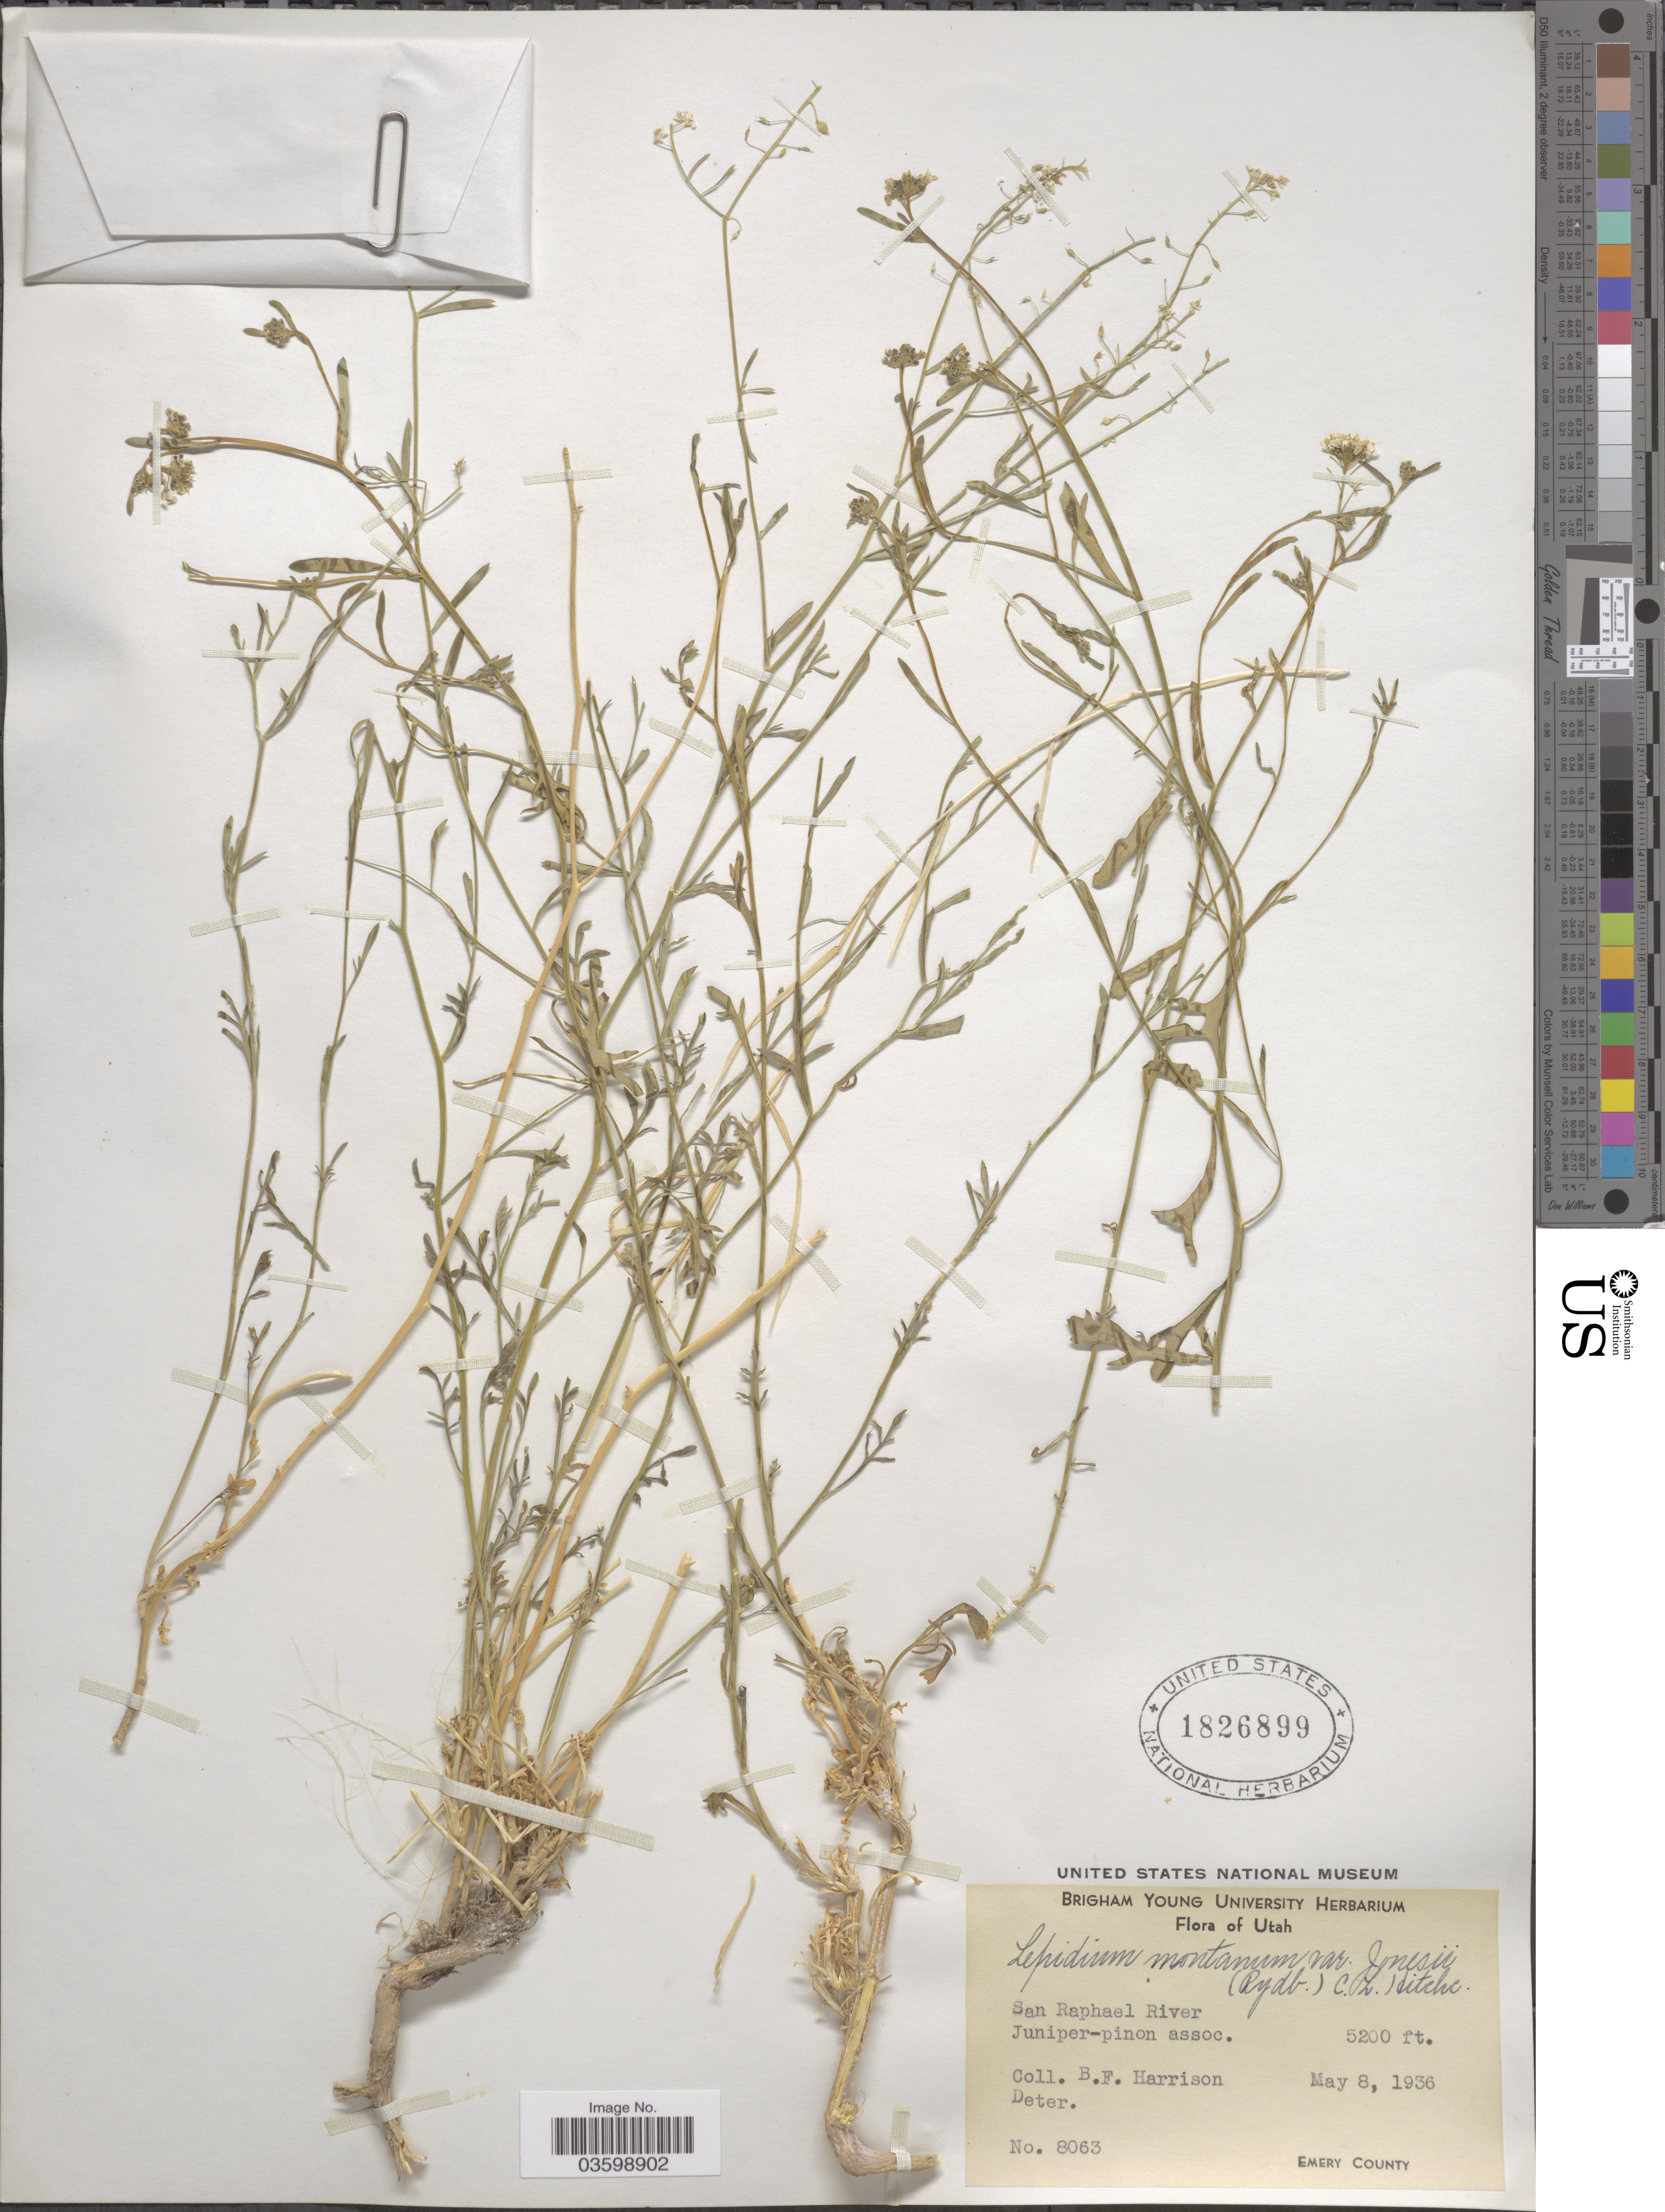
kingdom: Plantae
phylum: Tracheophyta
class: Magnoliopsida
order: Brassicales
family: Brassicaceae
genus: Lepidium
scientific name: Lepidium montanum var. jonesii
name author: (Rydb.) C.L. Hitchc.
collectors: B. F. Harrison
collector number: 8063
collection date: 1936-05-08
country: United States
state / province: Utah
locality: San Raphael River. Juniper-pinon assoc. Emery County.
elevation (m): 1585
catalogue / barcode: US 1826899